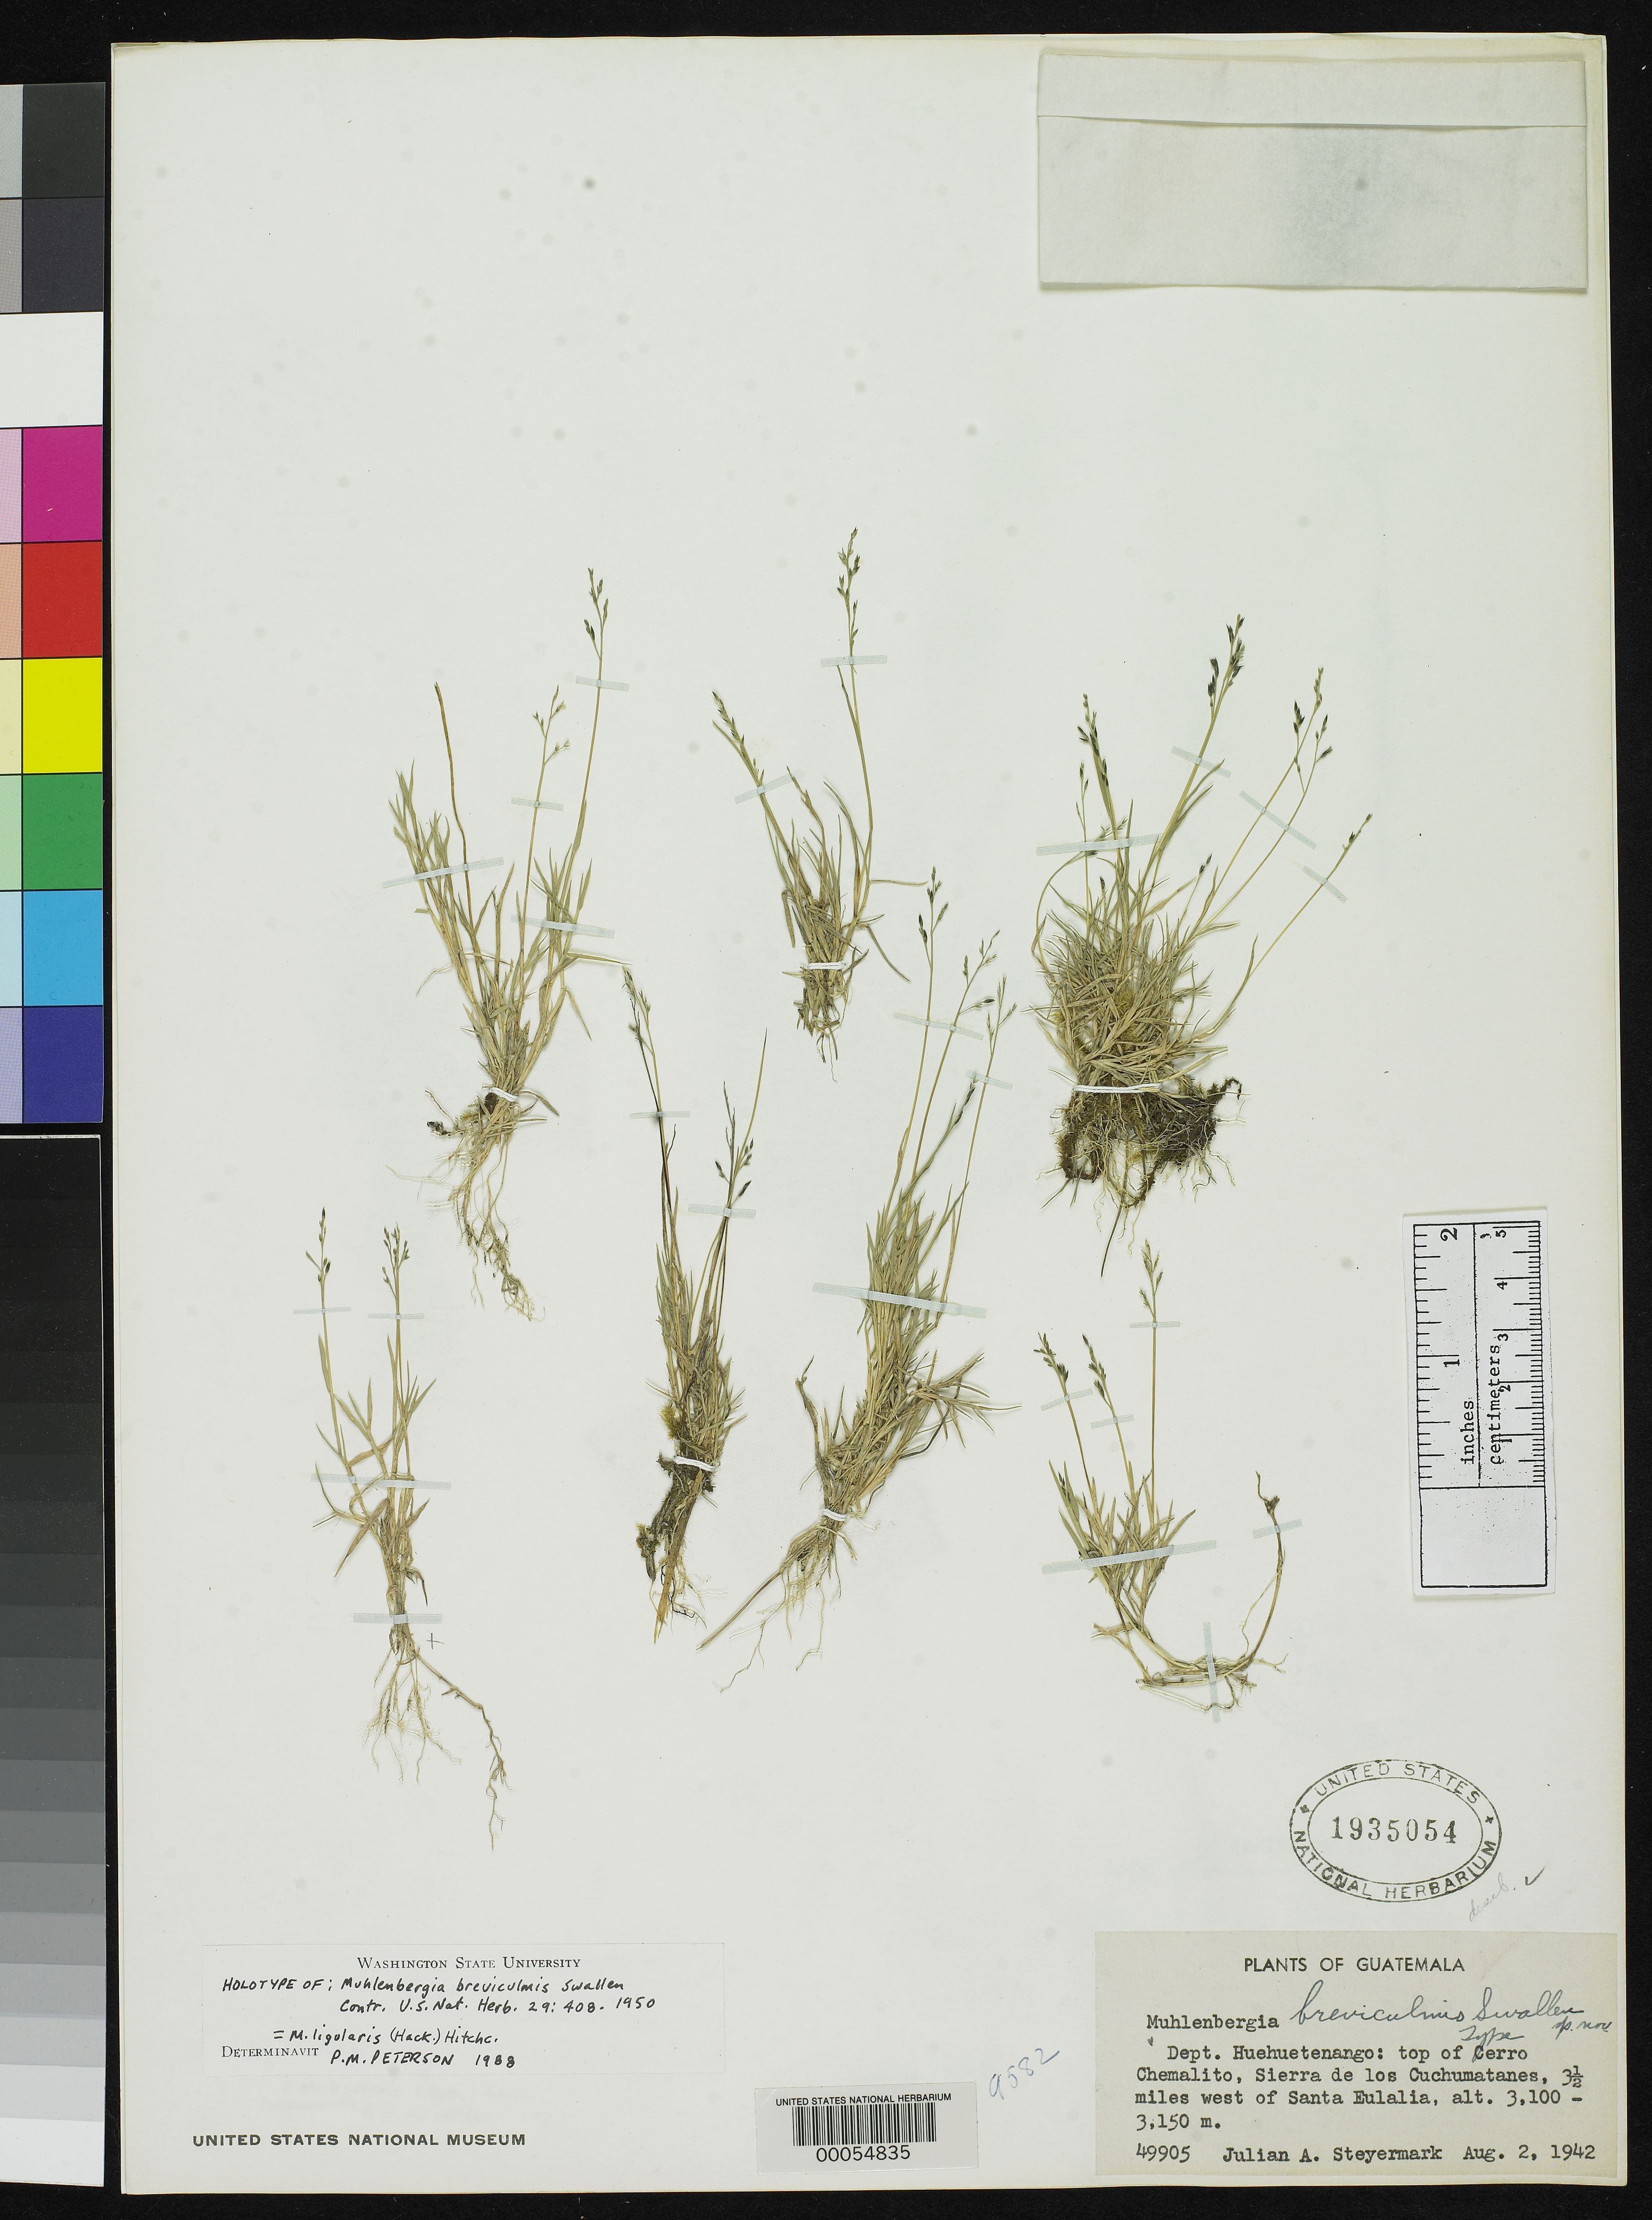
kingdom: Plantae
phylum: Tracheophyta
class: Liliopsida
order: Poales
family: Poaceae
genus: Muhlenbergia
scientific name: Muhlenbergia breviculmis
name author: Swallen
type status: Holotype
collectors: J. Steyermark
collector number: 49905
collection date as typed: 02 Aug 1942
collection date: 1942-08-02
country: Guatemala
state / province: Huehuetenango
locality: Sierra de Cuchumatanes, Cerro Chemalito, 3.5 mi W of Santa Eulalia.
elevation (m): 3100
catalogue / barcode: US 1935054